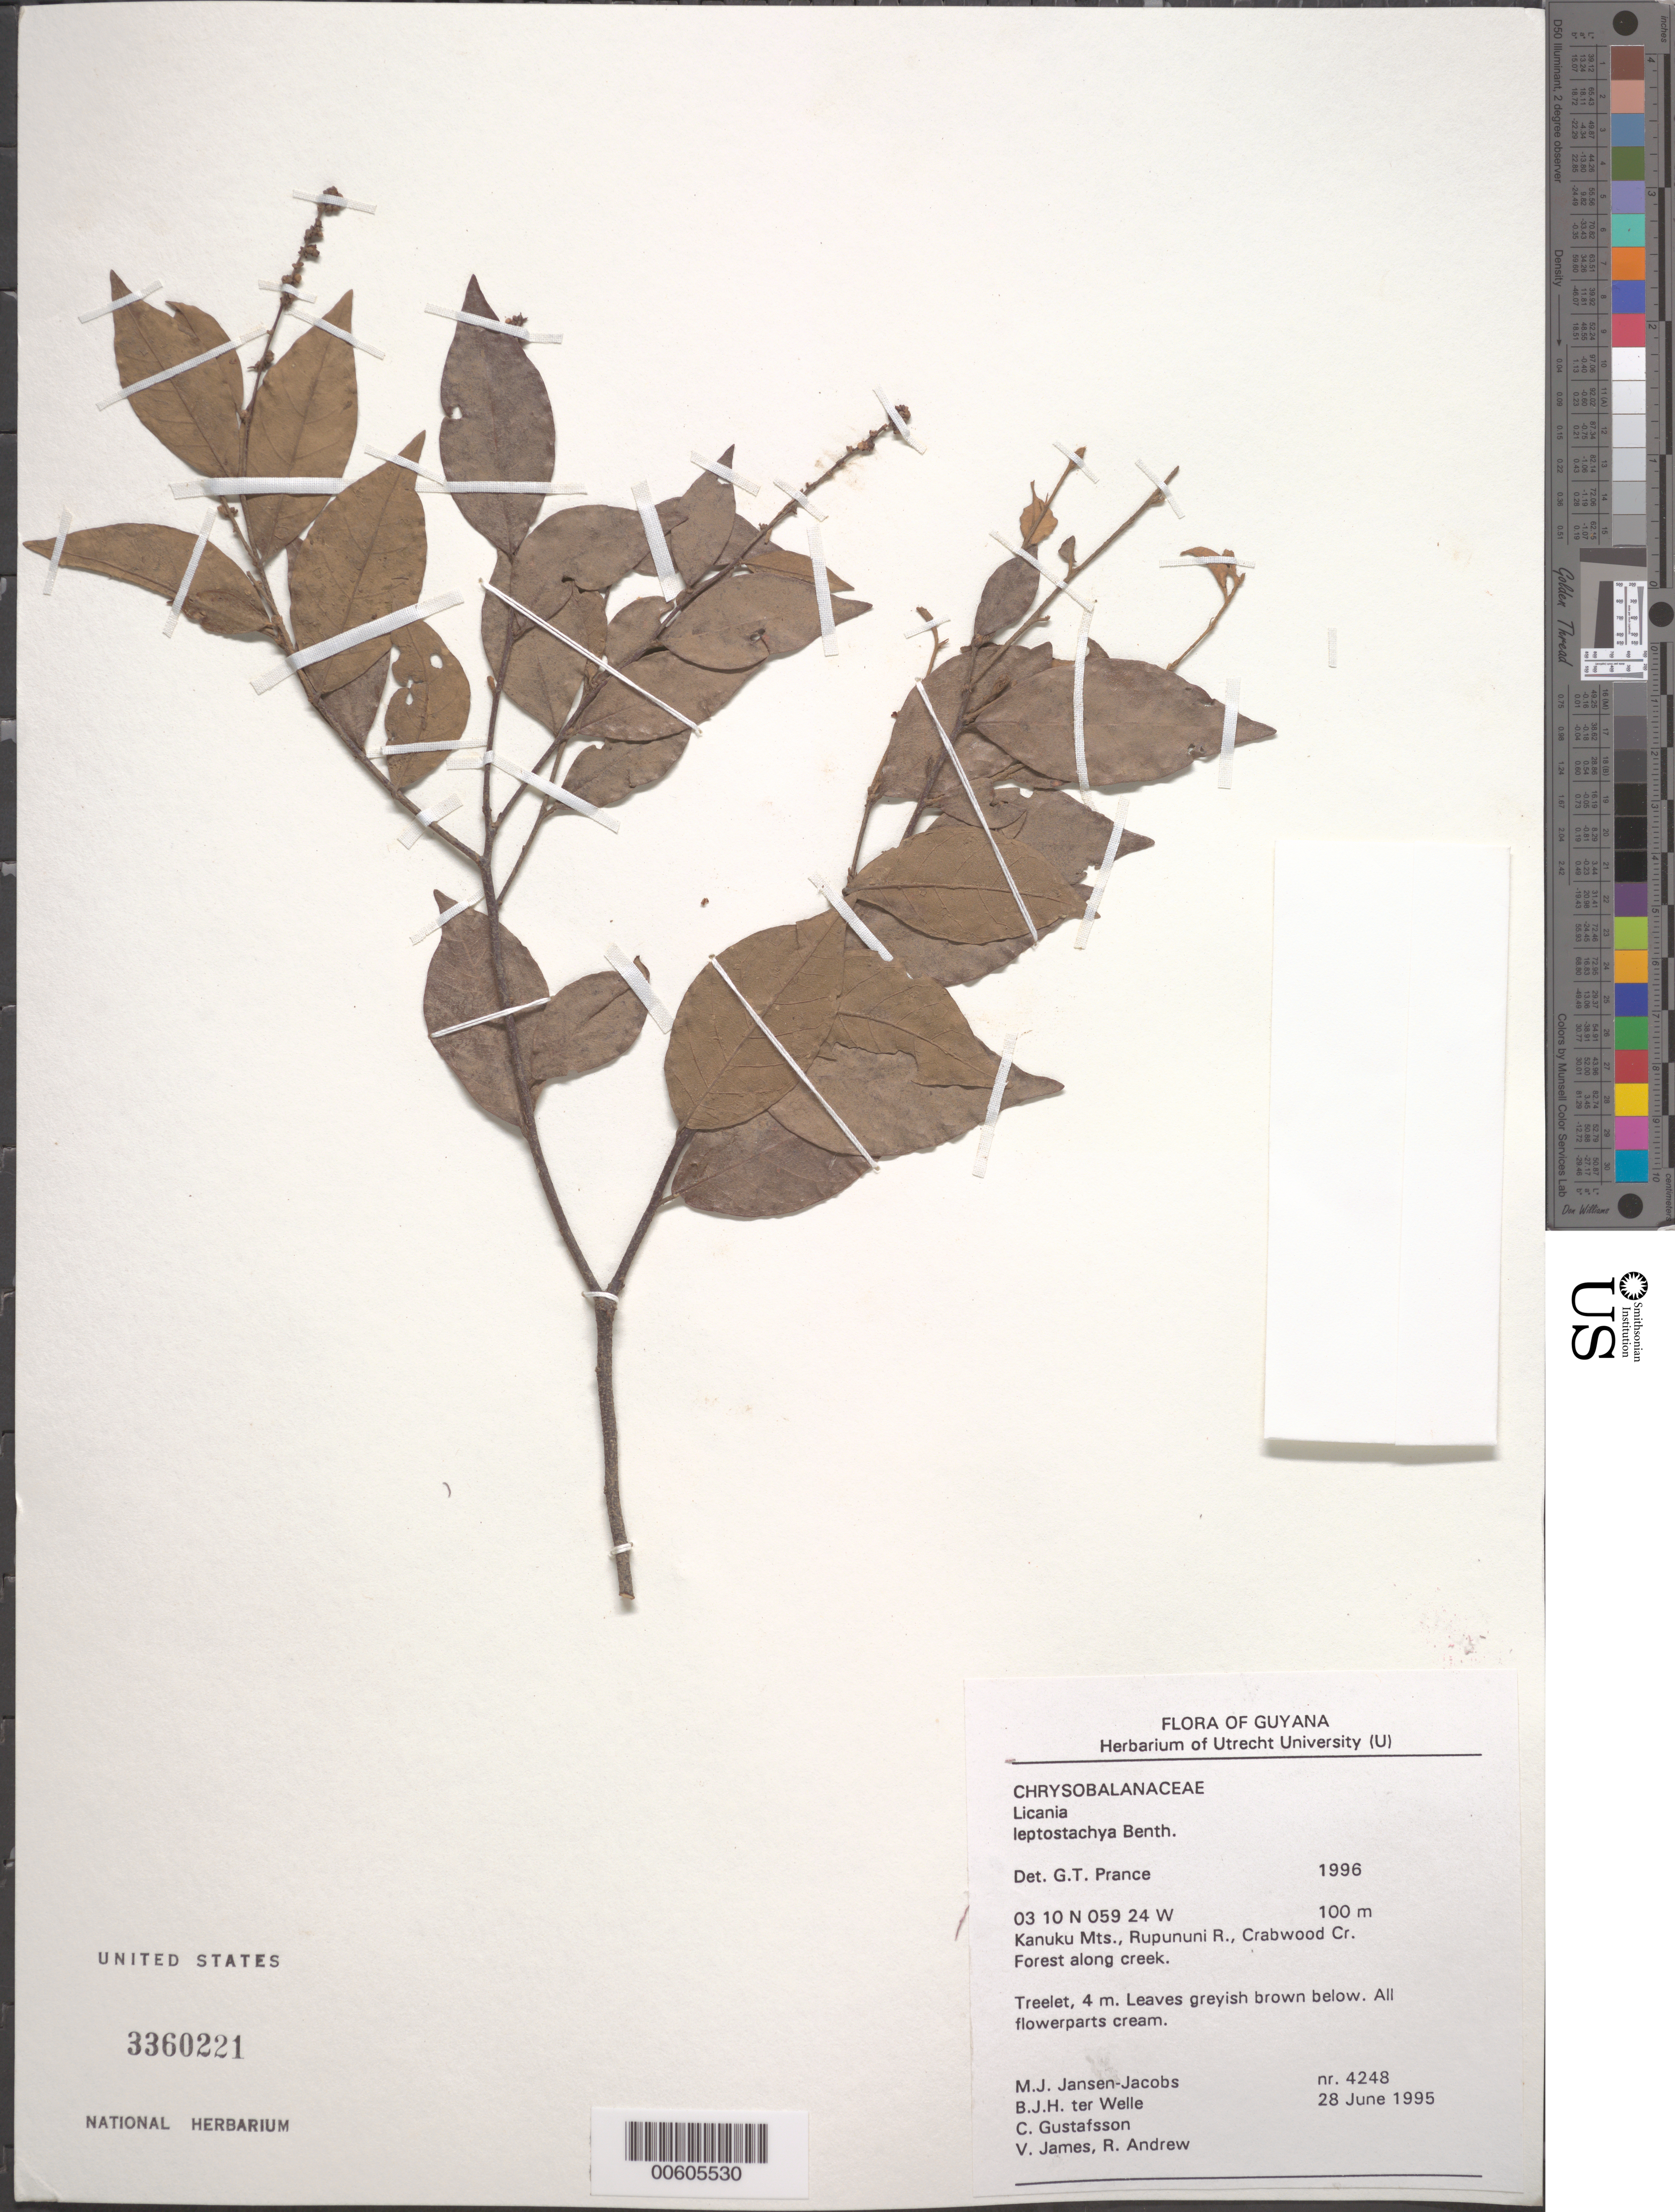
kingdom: Plantae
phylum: Tracheophyta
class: Magnoliopsida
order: Malpighiales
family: Chrysobalanaceae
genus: Licania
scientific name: Licania leptostachya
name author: Benth.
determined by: Prance, G. T.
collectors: M. J. Jansen-Jacobs, B. Welle, C. G. Gustafsson, V. James & R. Andrew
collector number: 4248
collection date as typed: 28-Jun-95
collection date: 1995-06-28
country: Guyana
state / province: U. Takutu-U. Essequibo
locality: Crabwood Creek, Rupununi River, Kanuku Mts.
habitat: Forest along creek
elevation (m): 100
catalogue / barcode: US 3360221